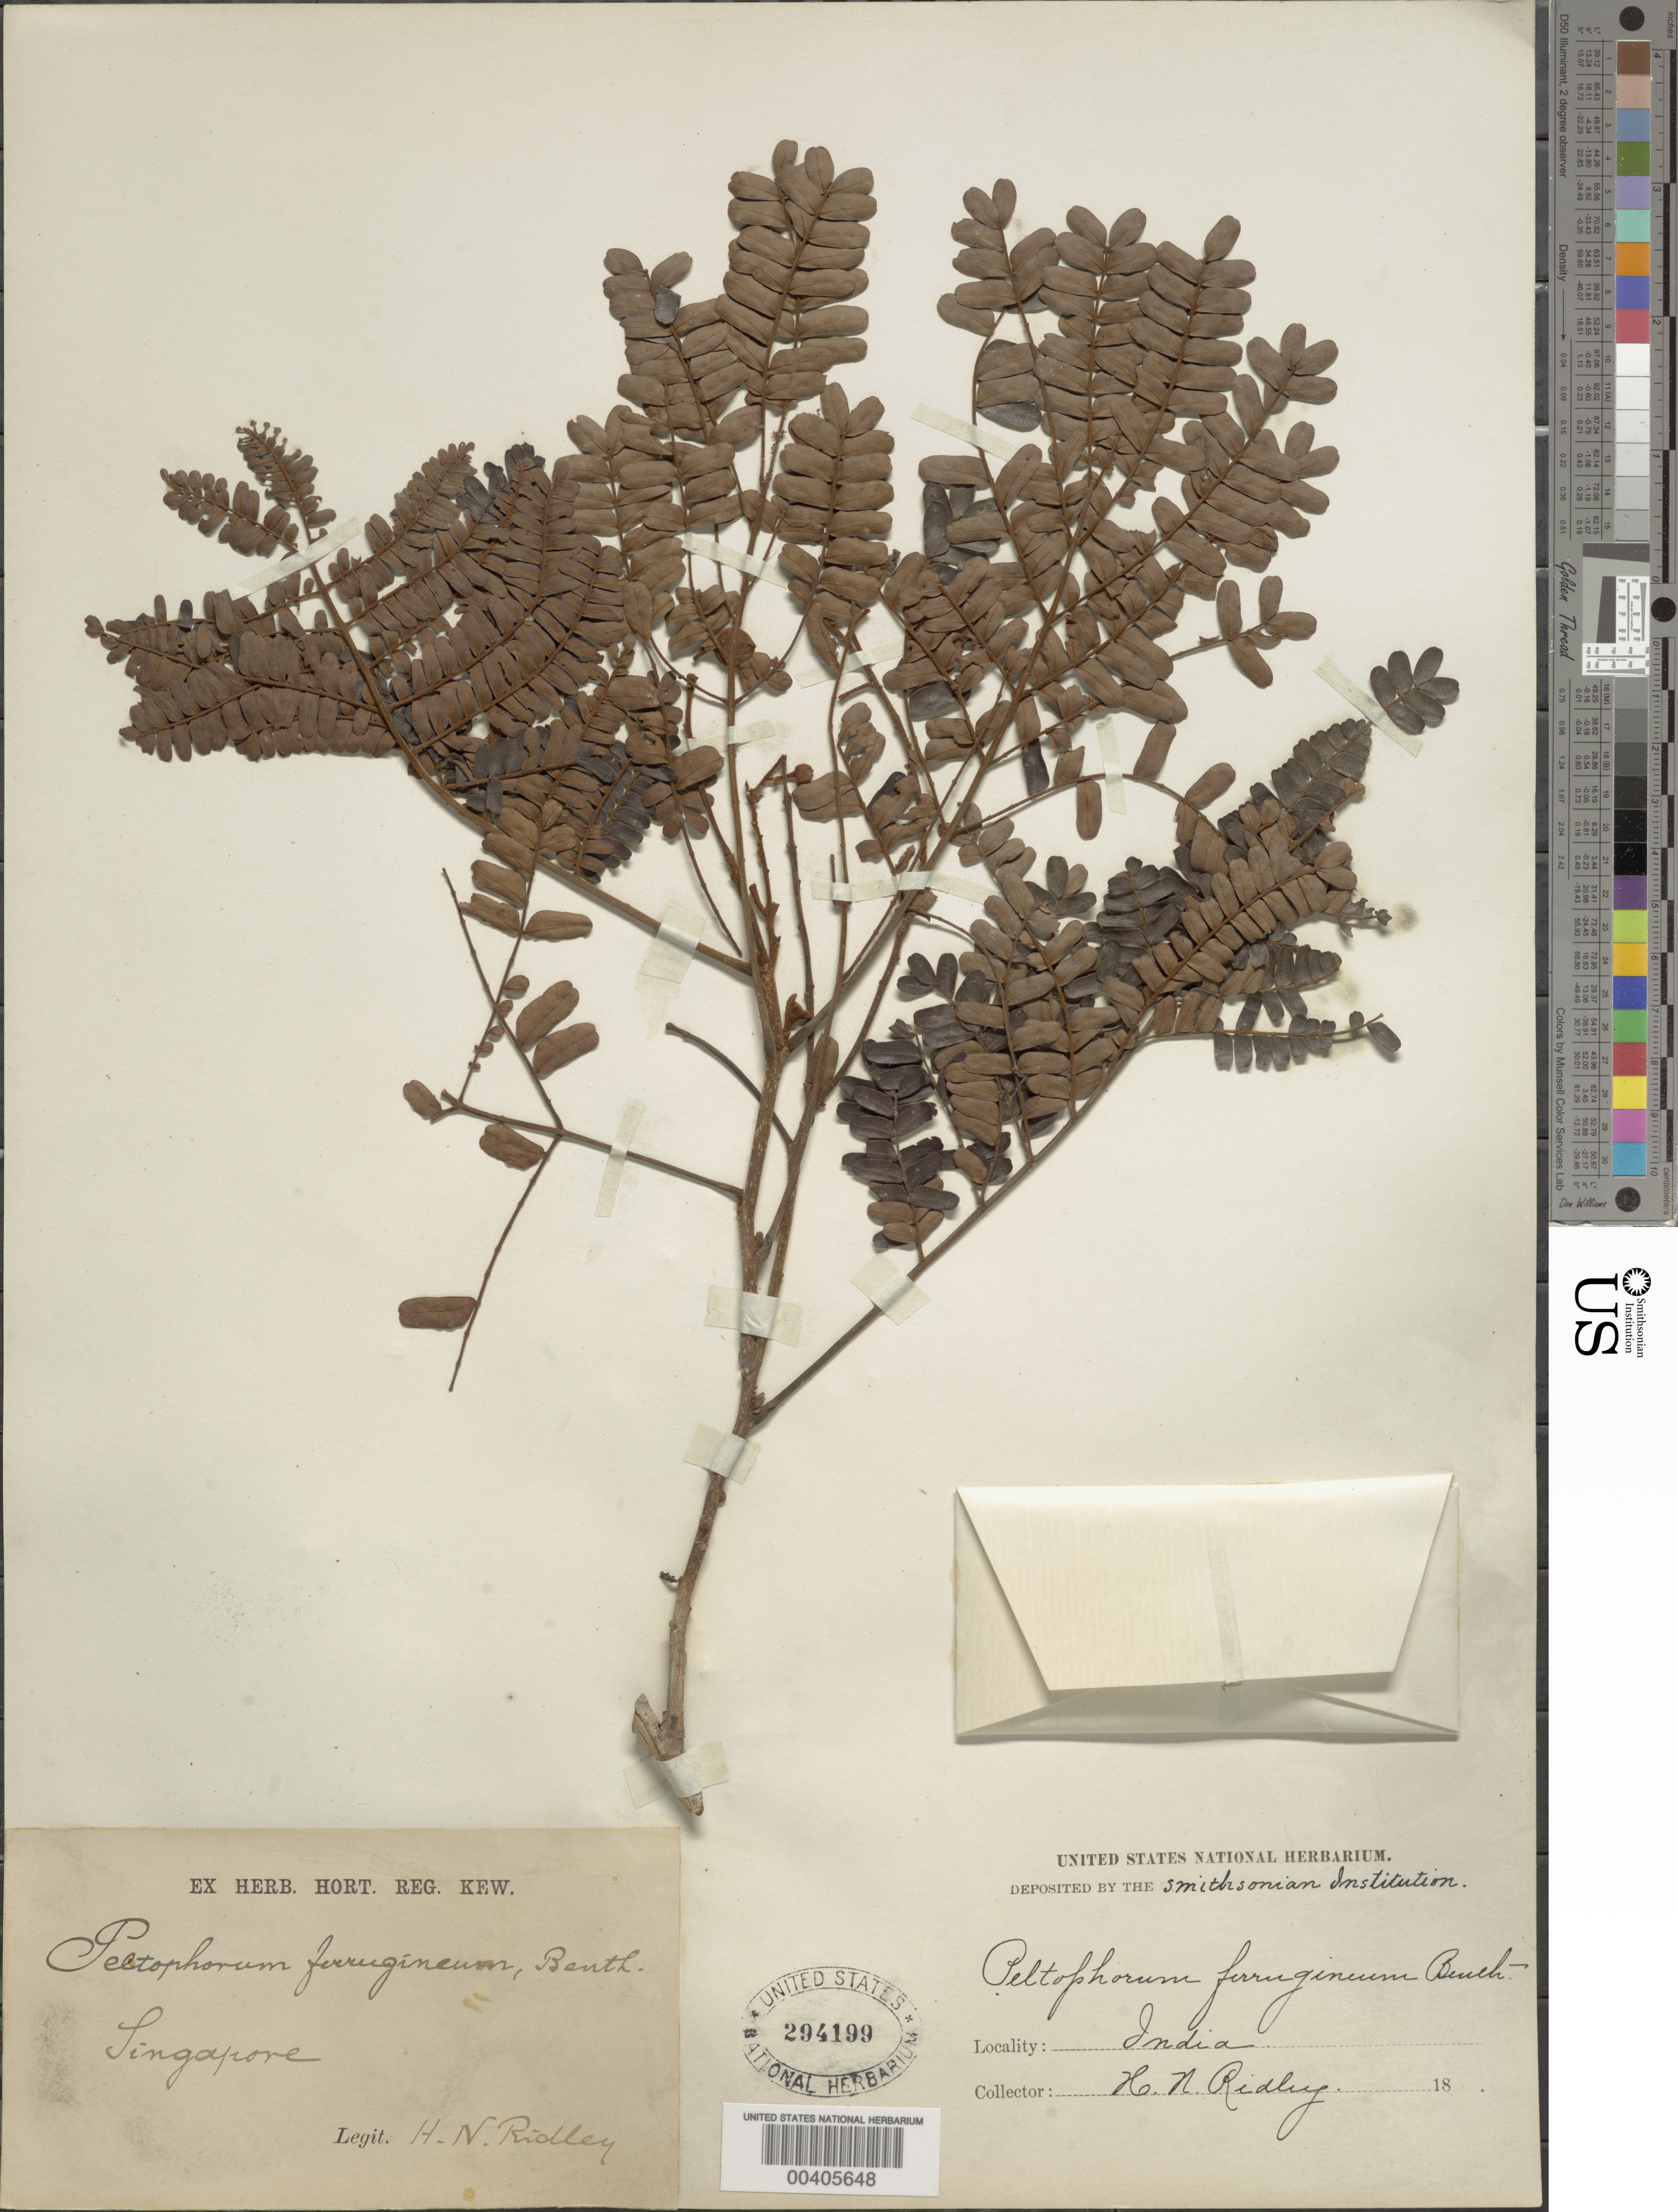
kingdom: Plantae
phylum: Tracheophyta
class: Magnoliopsida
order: Fabales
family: Fabaceae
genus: Peltophorum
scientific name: Peltophorum pterocarpum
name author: (DC.) Backer ex K. Heyne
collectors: H. N. Ridley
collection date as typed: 18--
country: Singapore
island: Singapore Island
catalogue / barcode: US 294199